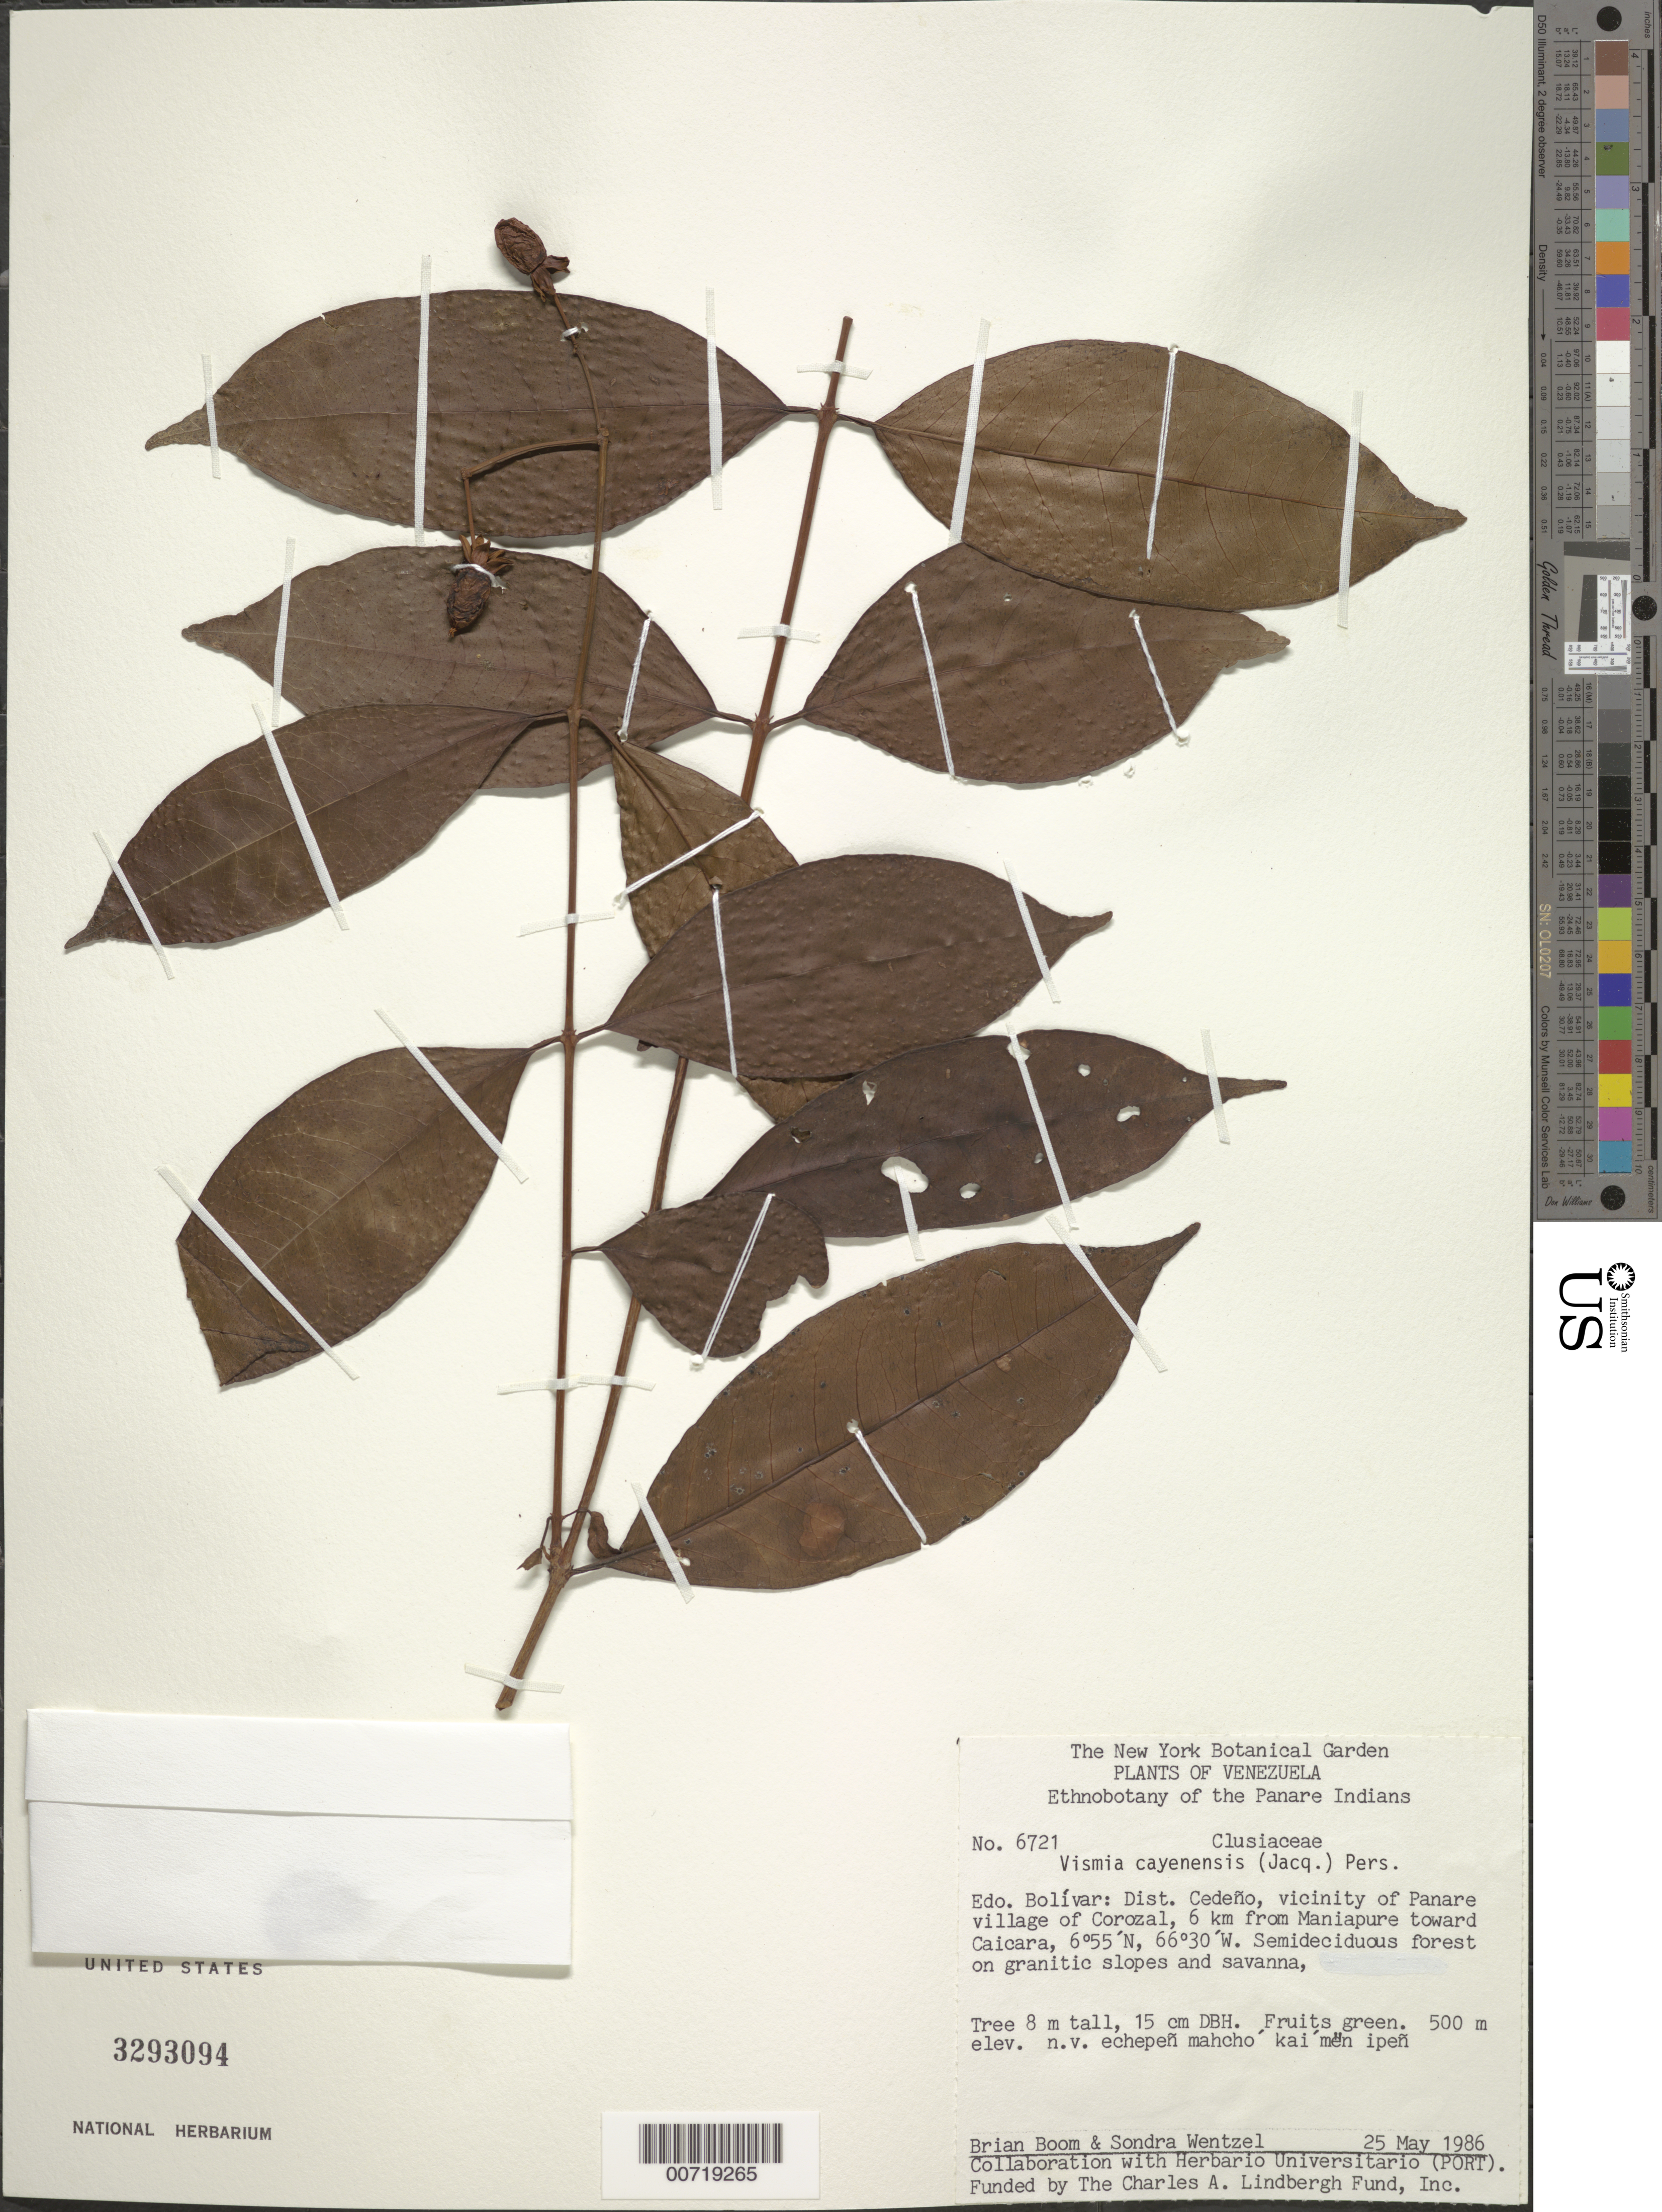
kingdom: Plantae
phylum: Tracheophyta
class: Magnoliopsida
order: Malpighiales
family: Hypericaceae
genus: Vismia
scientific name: Vismia cayennensis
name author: (Jacq.) Pers.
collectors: B. M. Boom & S. Wentzel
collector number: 6721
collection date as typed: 25-May-86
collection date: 1986-05-25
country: Venezuela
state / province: Bolívar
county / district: Cedeño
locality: Panare village of Corozal, vic., 6 km from Maniapure toward Caicara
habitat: Semideciduous forest on granitic slopes and savanna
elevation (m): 500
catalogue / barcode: US 3293094